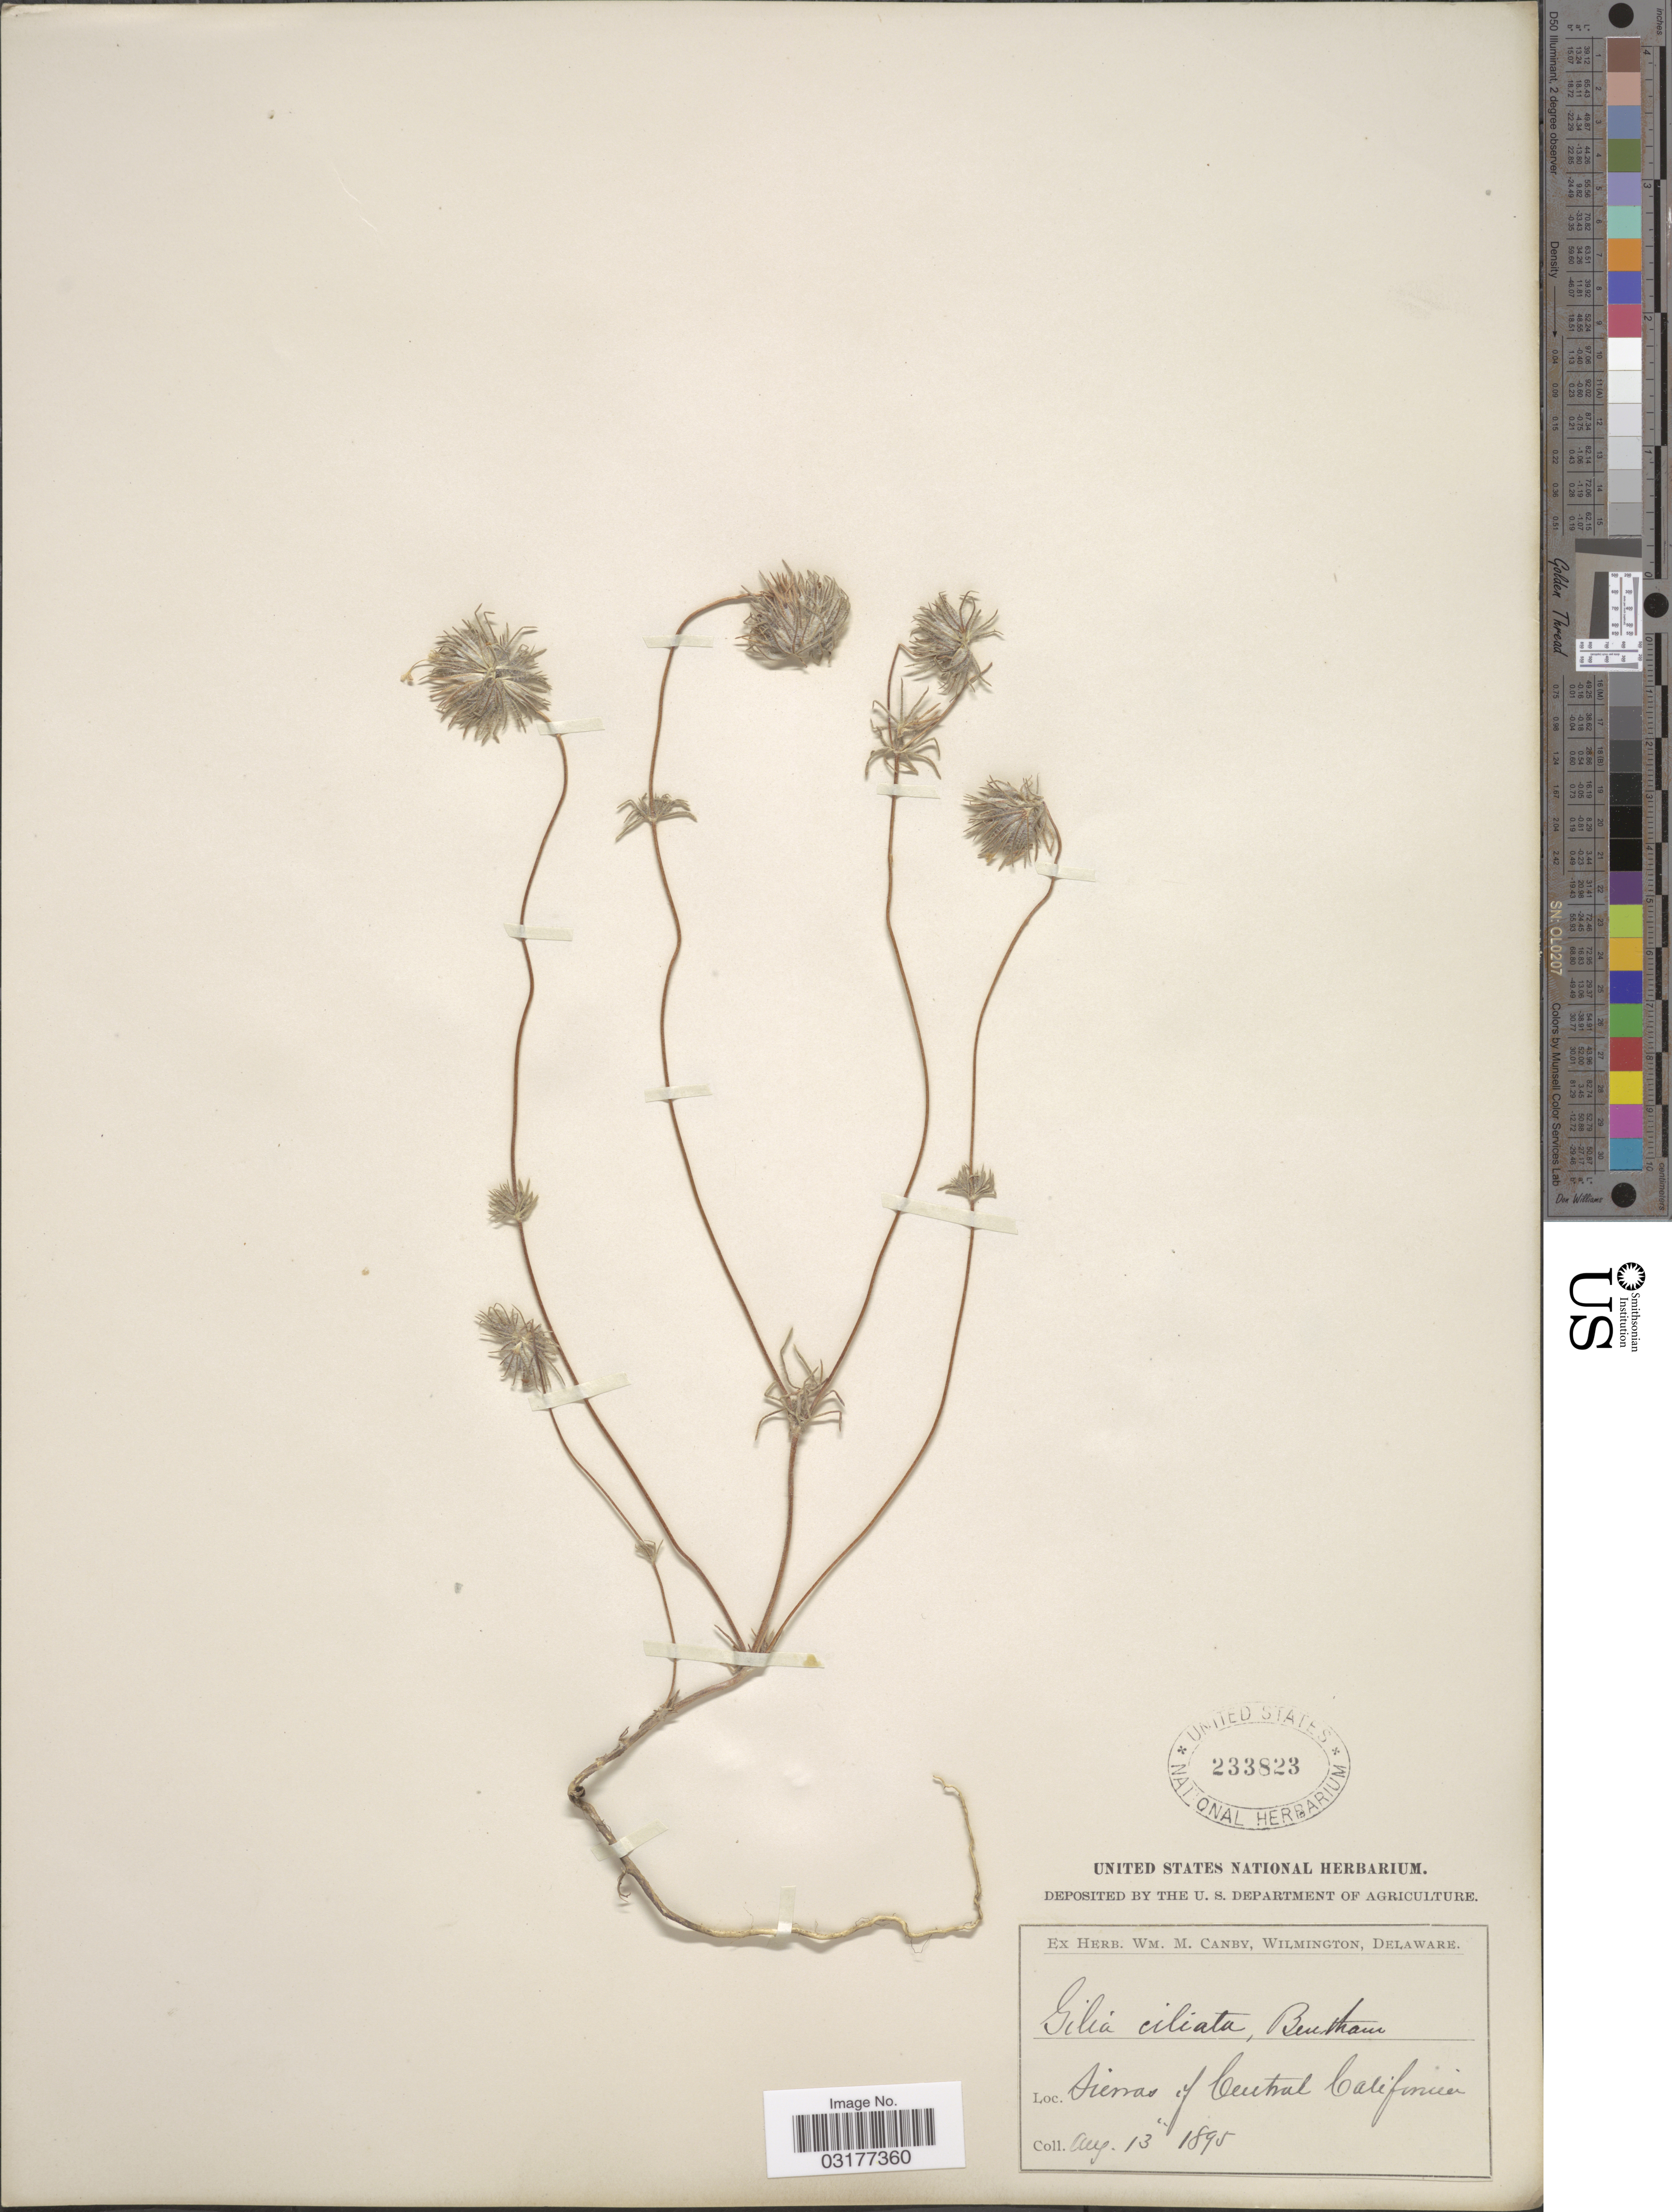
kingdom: Plantae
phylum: Tracheophyta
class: Magnoliopsida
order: Ericales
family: Polemoniaceae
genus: Leptosiphon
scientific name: Leptosiphon ciliatus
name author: (Benth.) Jeps.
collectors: ex herb. W.M. Canby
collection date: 1895-08-13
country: United States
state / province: California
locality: Sierras of Central California.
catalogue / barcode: US 233823